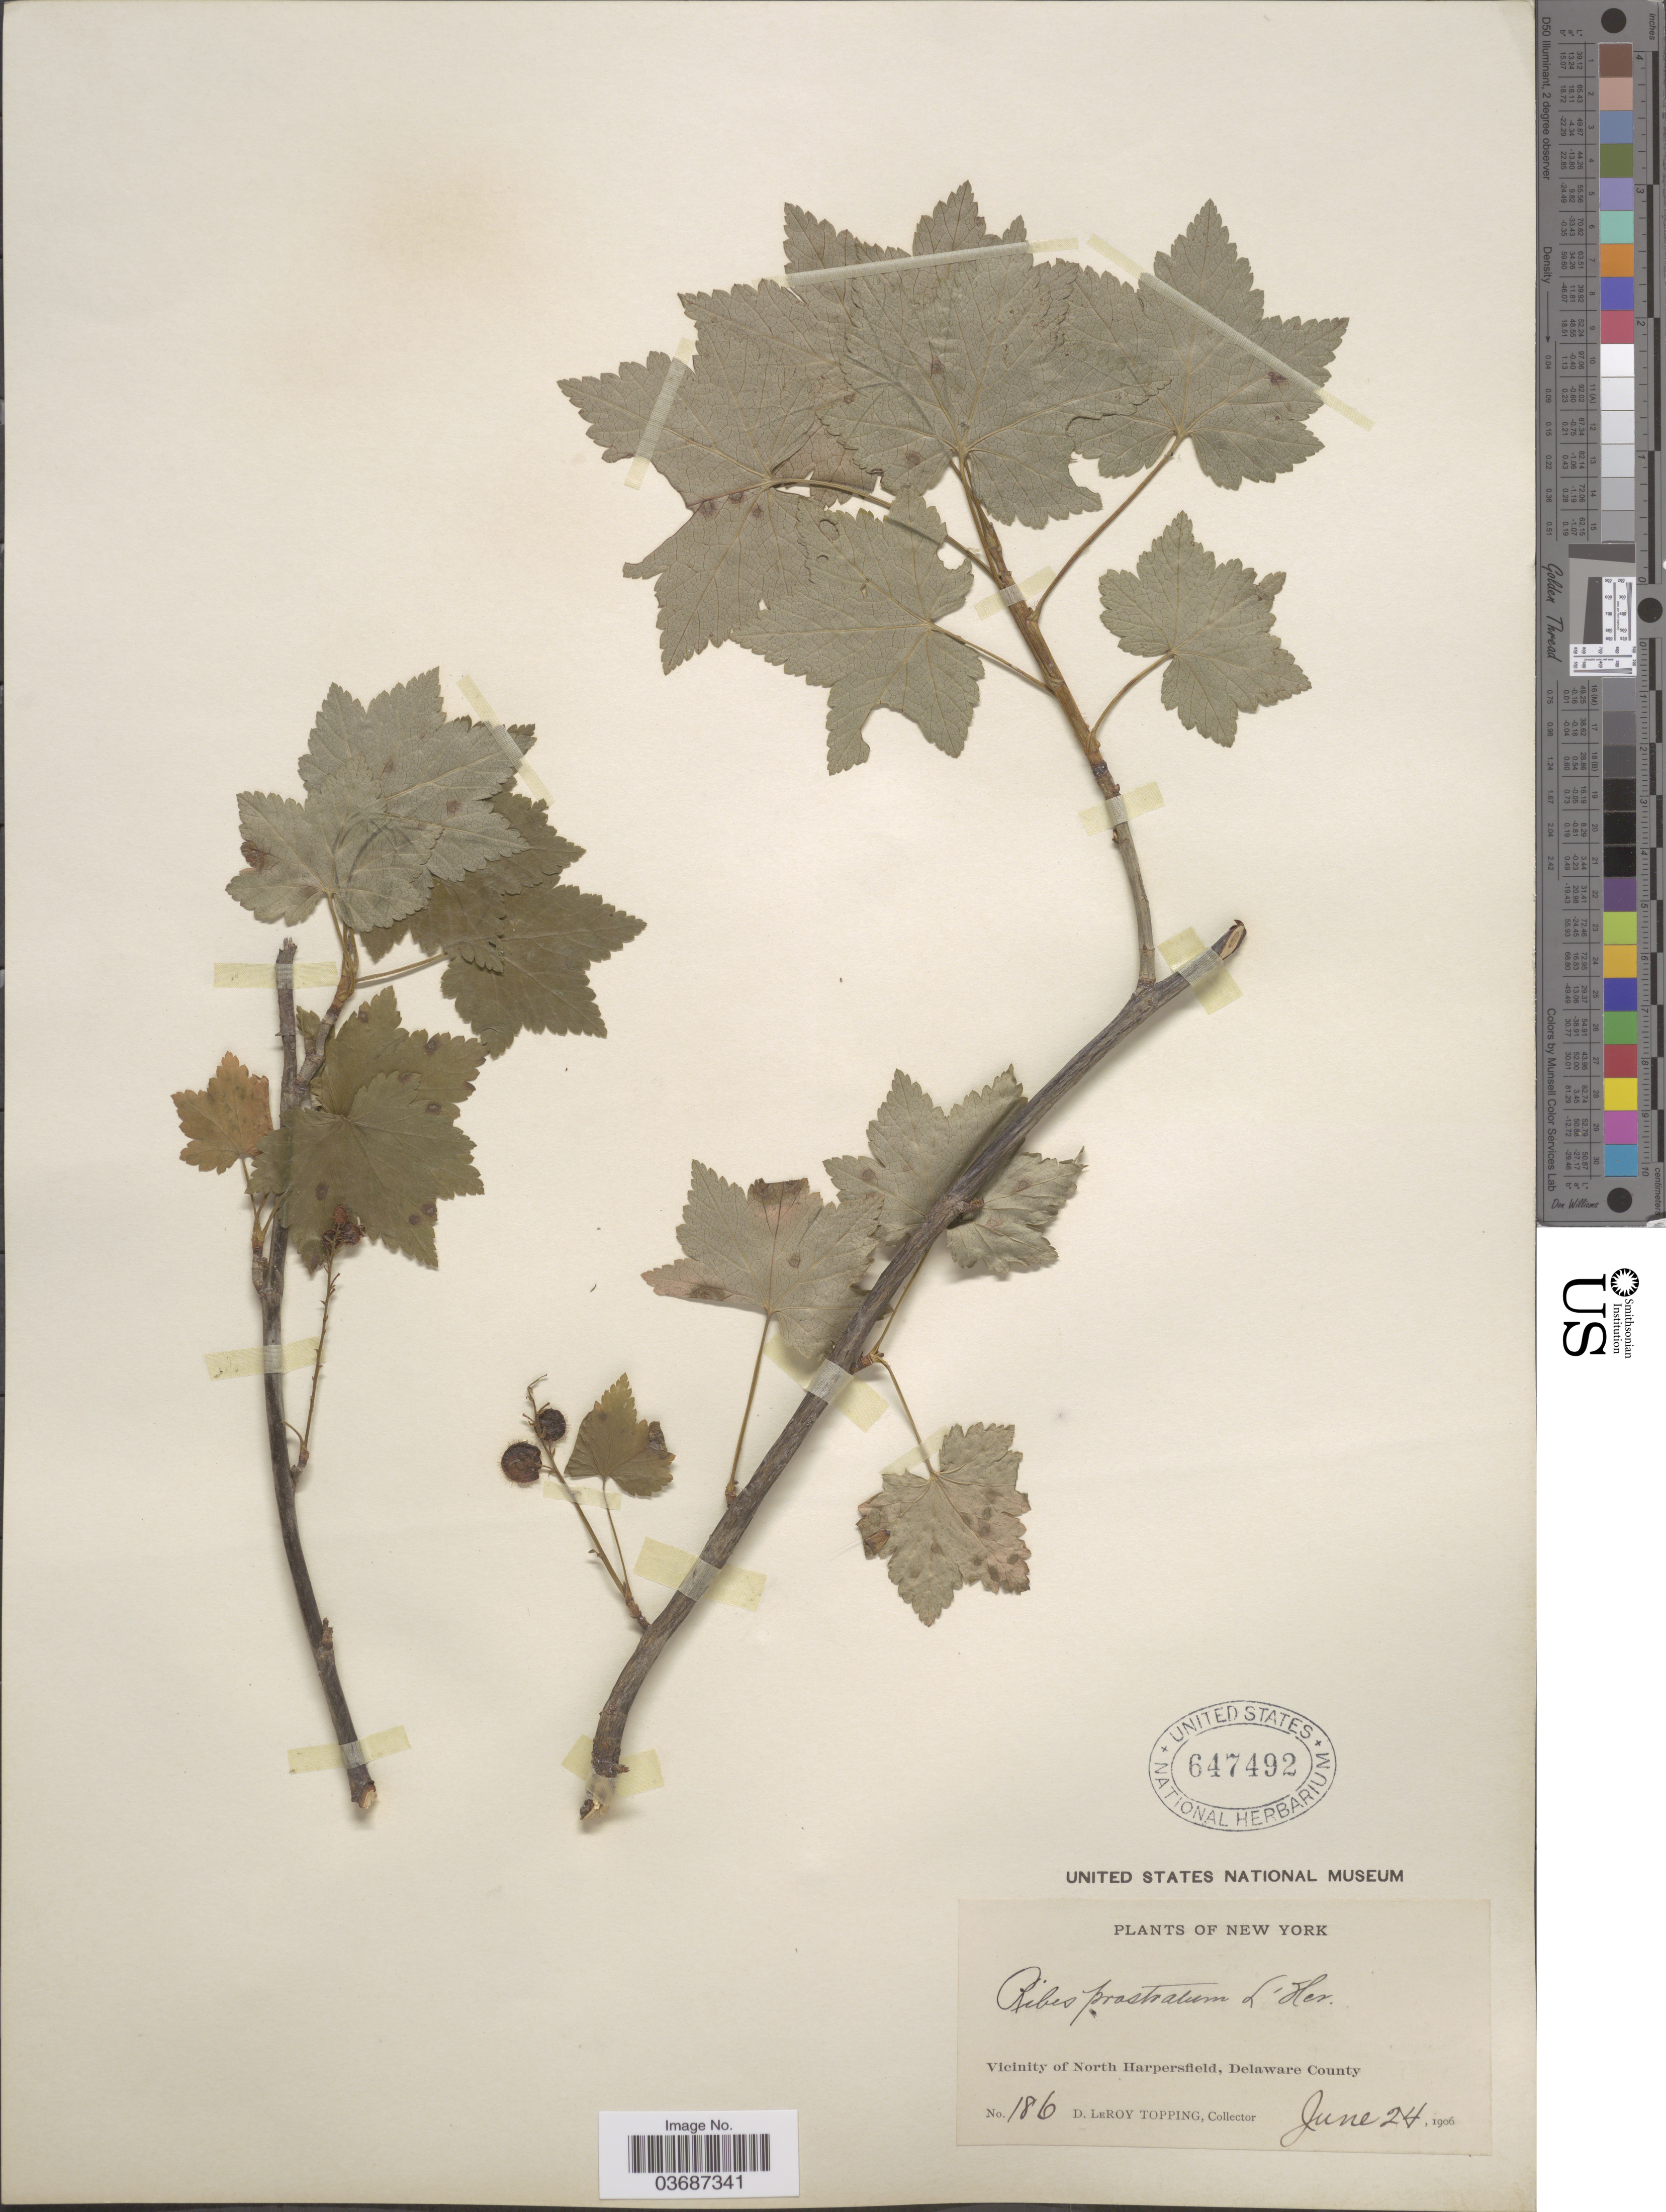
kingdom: Plantae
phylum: Tracheophyta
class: Magnoliopsida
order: Saxifragales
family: Grossulariaceae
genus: Ribes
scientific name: Ribes glandulosum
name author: Ruiz & Pav.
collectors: D. L. Topping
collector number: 186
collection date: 1906-06-24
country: United States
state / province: New York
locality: Vicinity of North Harpersfield, Delaware County.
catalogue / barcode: US 647492